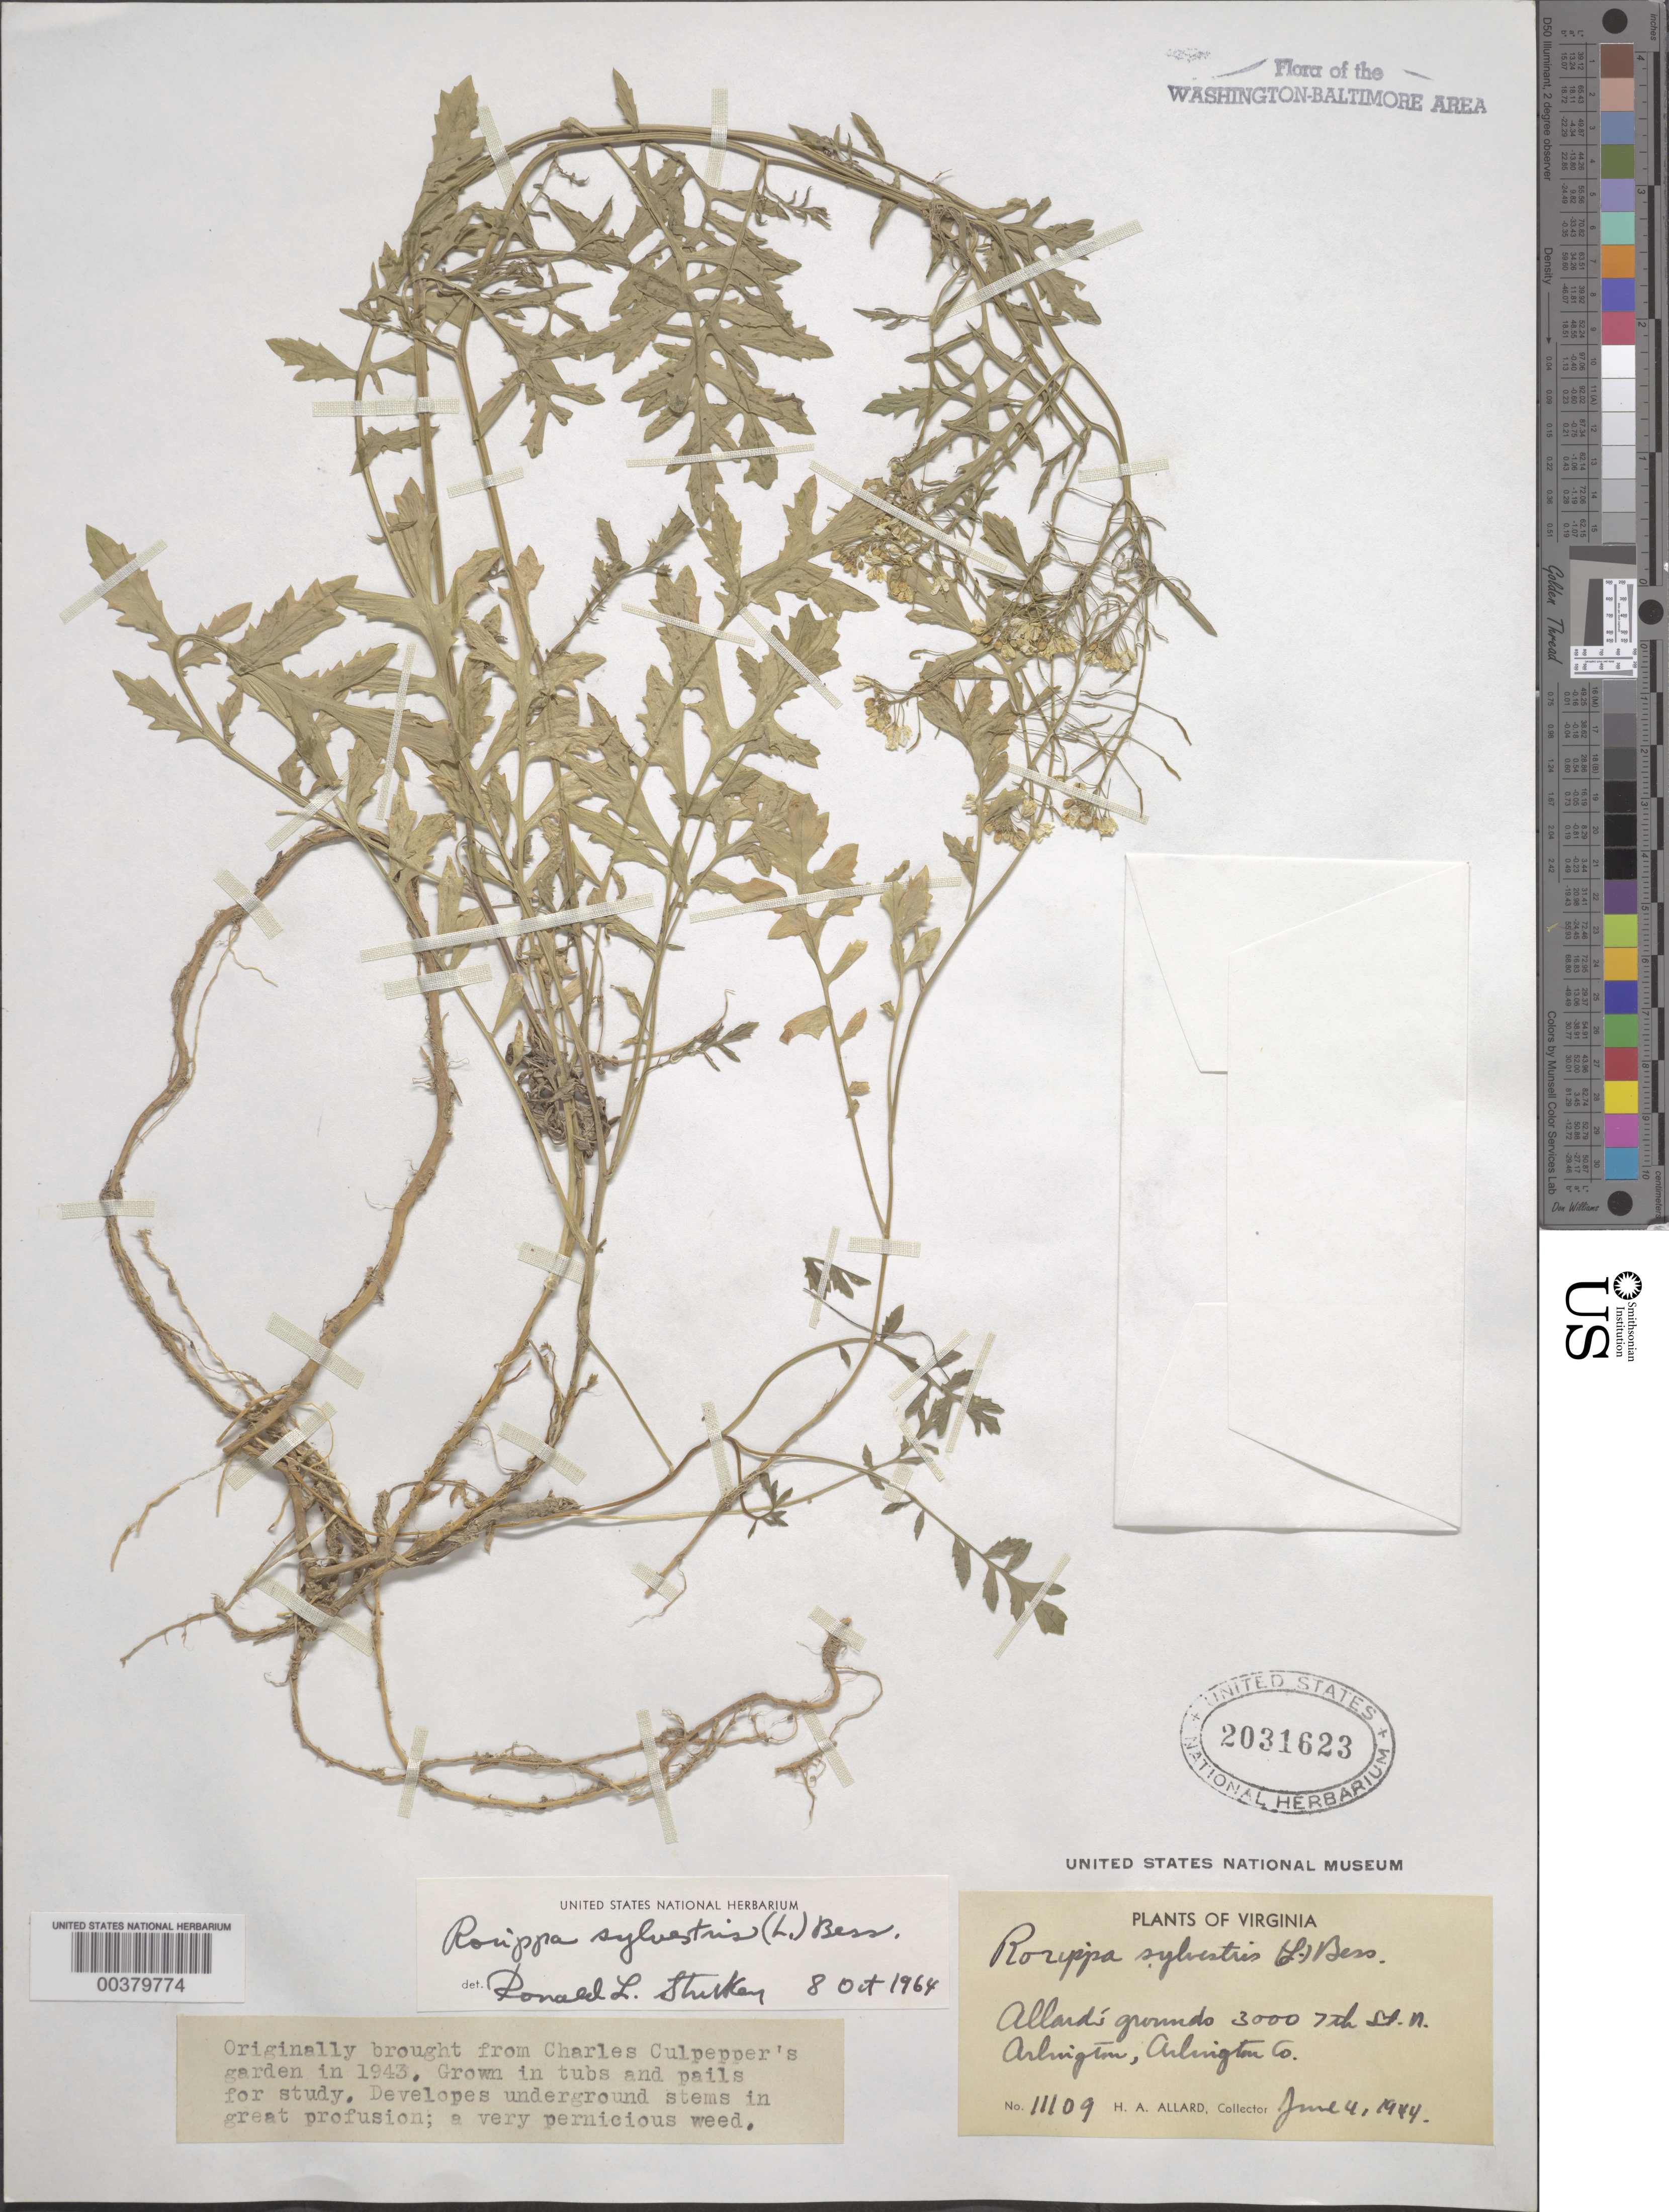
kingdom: Plantae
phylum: Tracheophyta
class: Magnoliopsida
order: Brassicales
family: Brassicaceae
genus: Rorippa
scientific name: Rorippa sylvestris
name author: (L.) Besser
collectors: H. A. Allard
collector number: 11109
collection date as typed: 04 Jun 1944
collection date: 1944-06-04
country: United States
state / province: Virginia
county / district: Arlington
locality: Arlington, Allards Yard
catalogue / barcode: US 2031623